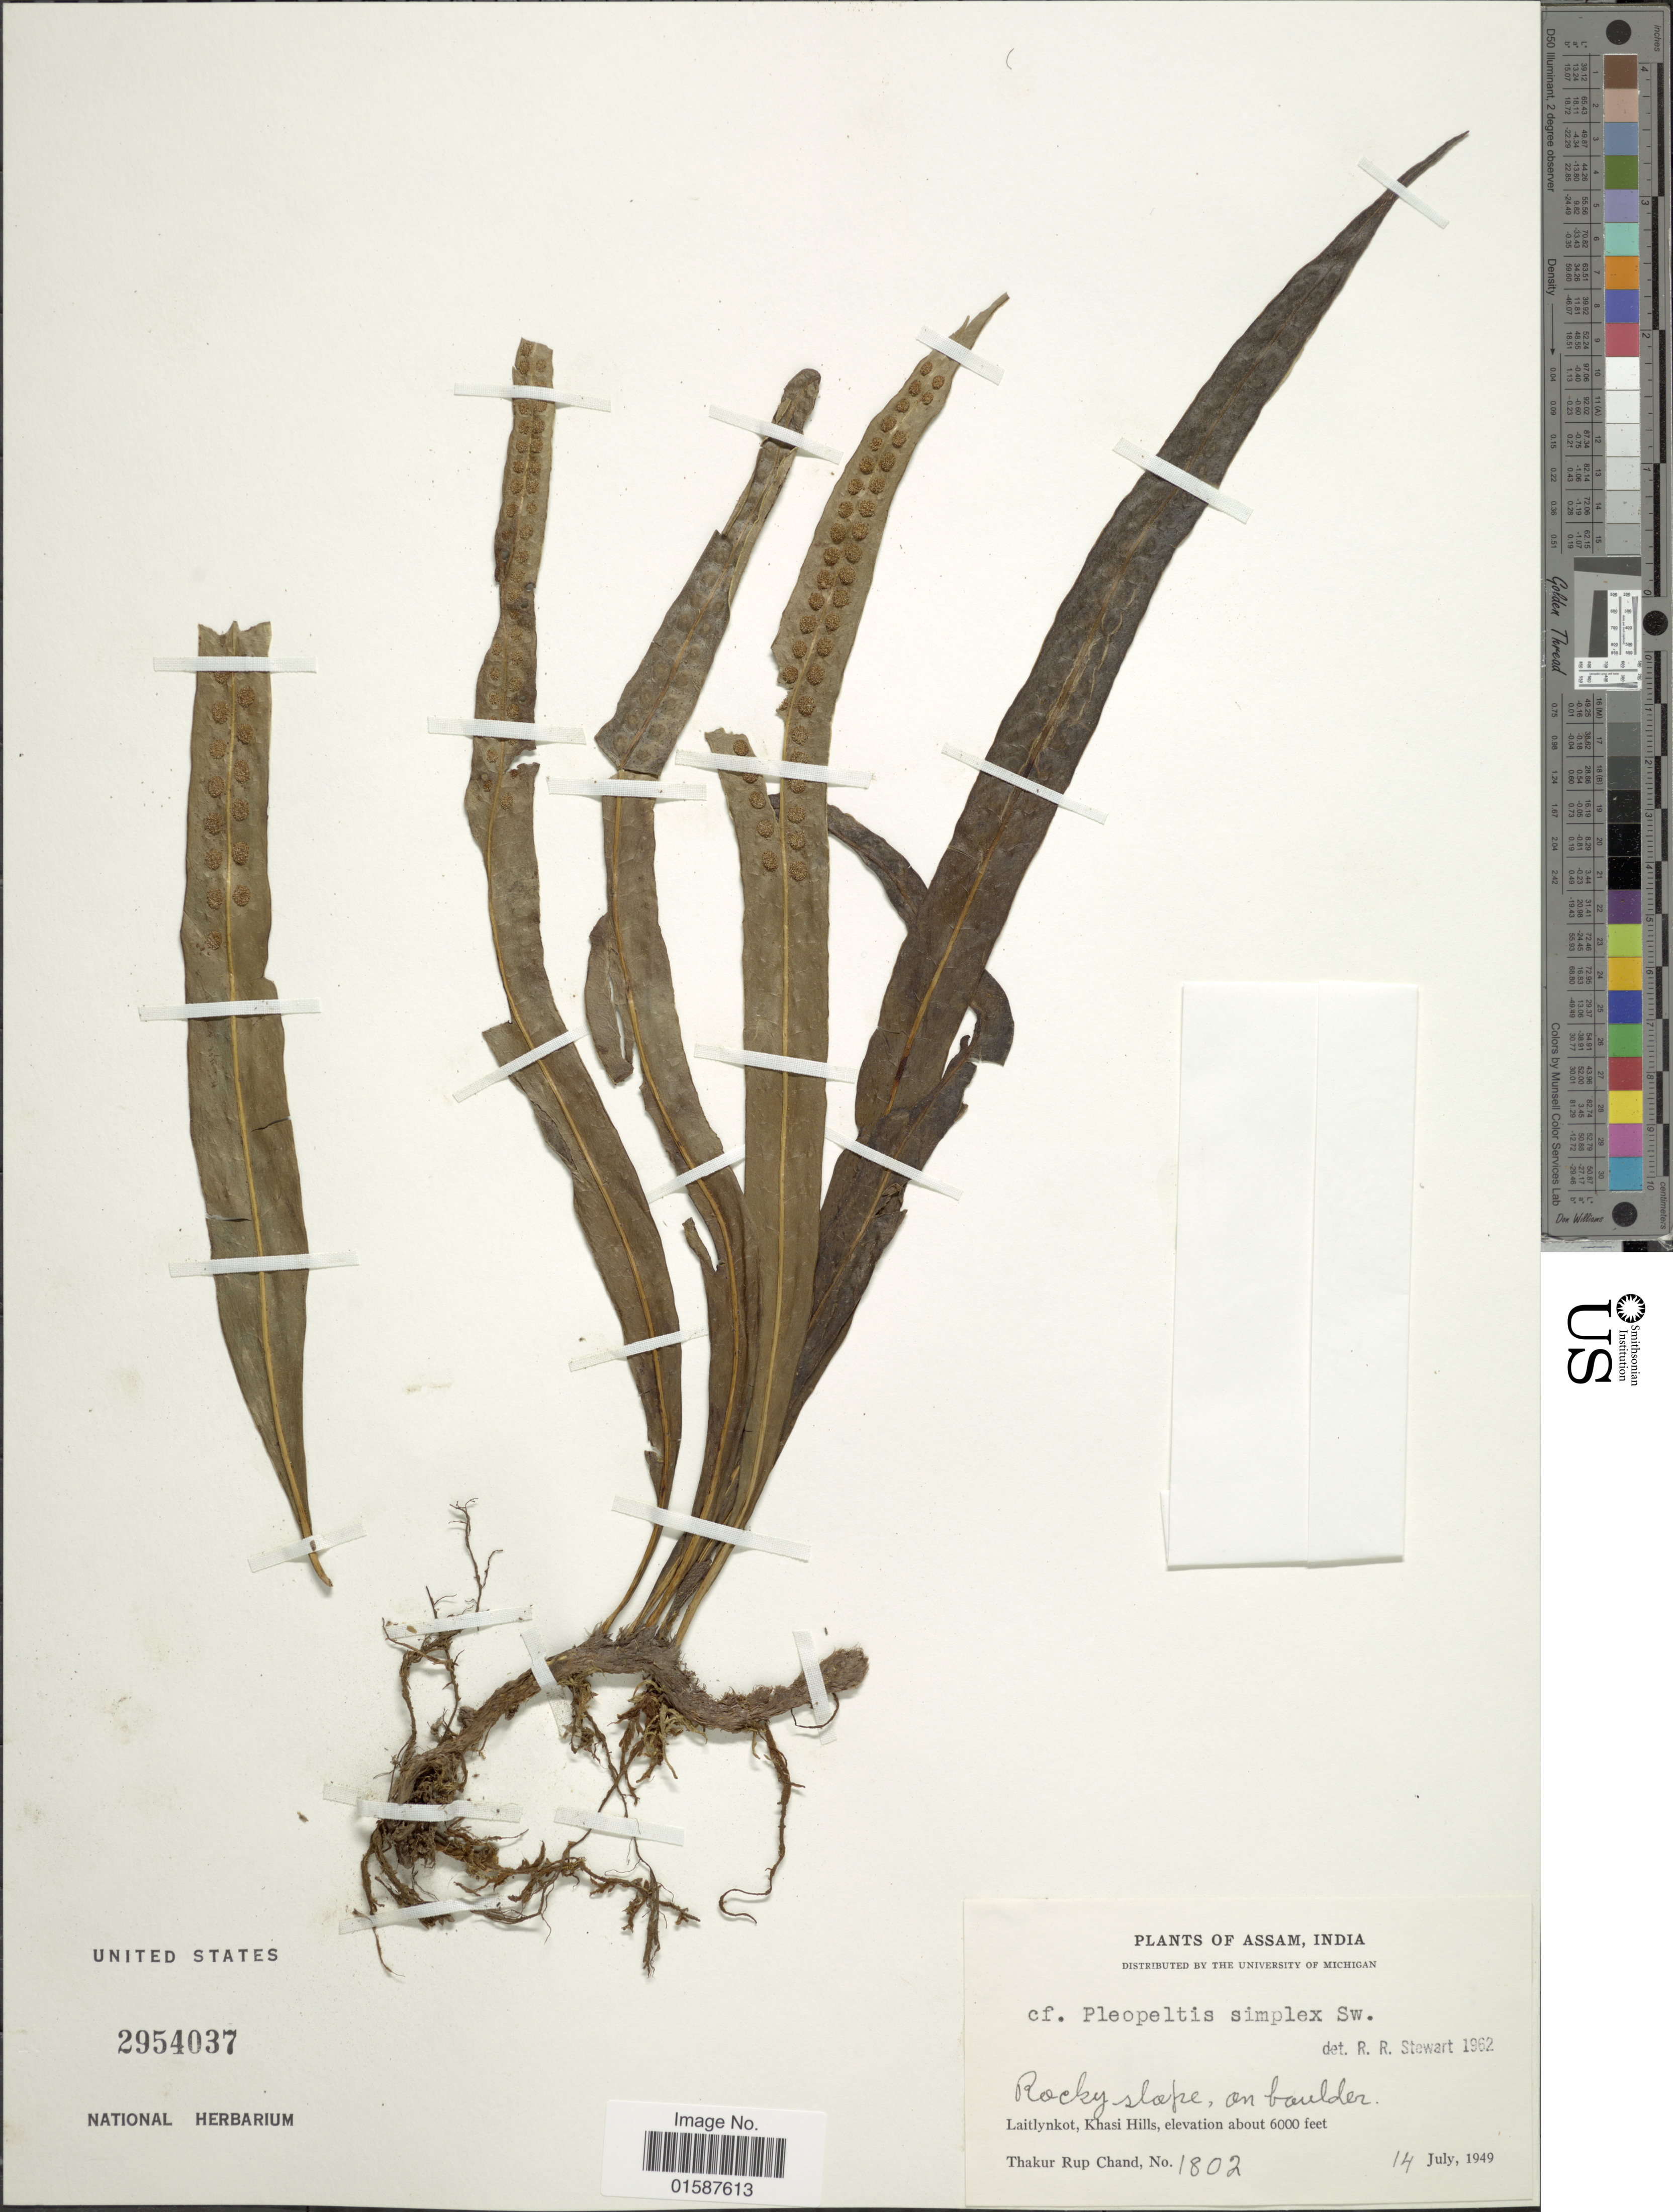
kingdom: Plantae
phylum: Tracheophyta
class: Polypodiopsida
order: Polypodiales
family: Polypodiaceae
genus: Lepisorus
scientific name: Lepisorus excavatus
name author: (Bory ex Willd.) Ching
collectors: T. R. Chand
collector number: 1802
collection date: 1949-07-14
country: India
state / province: Meghalaya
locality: Assam, Laitlynkot, Khasi Hills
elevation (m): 1829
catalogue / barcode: US 2954037